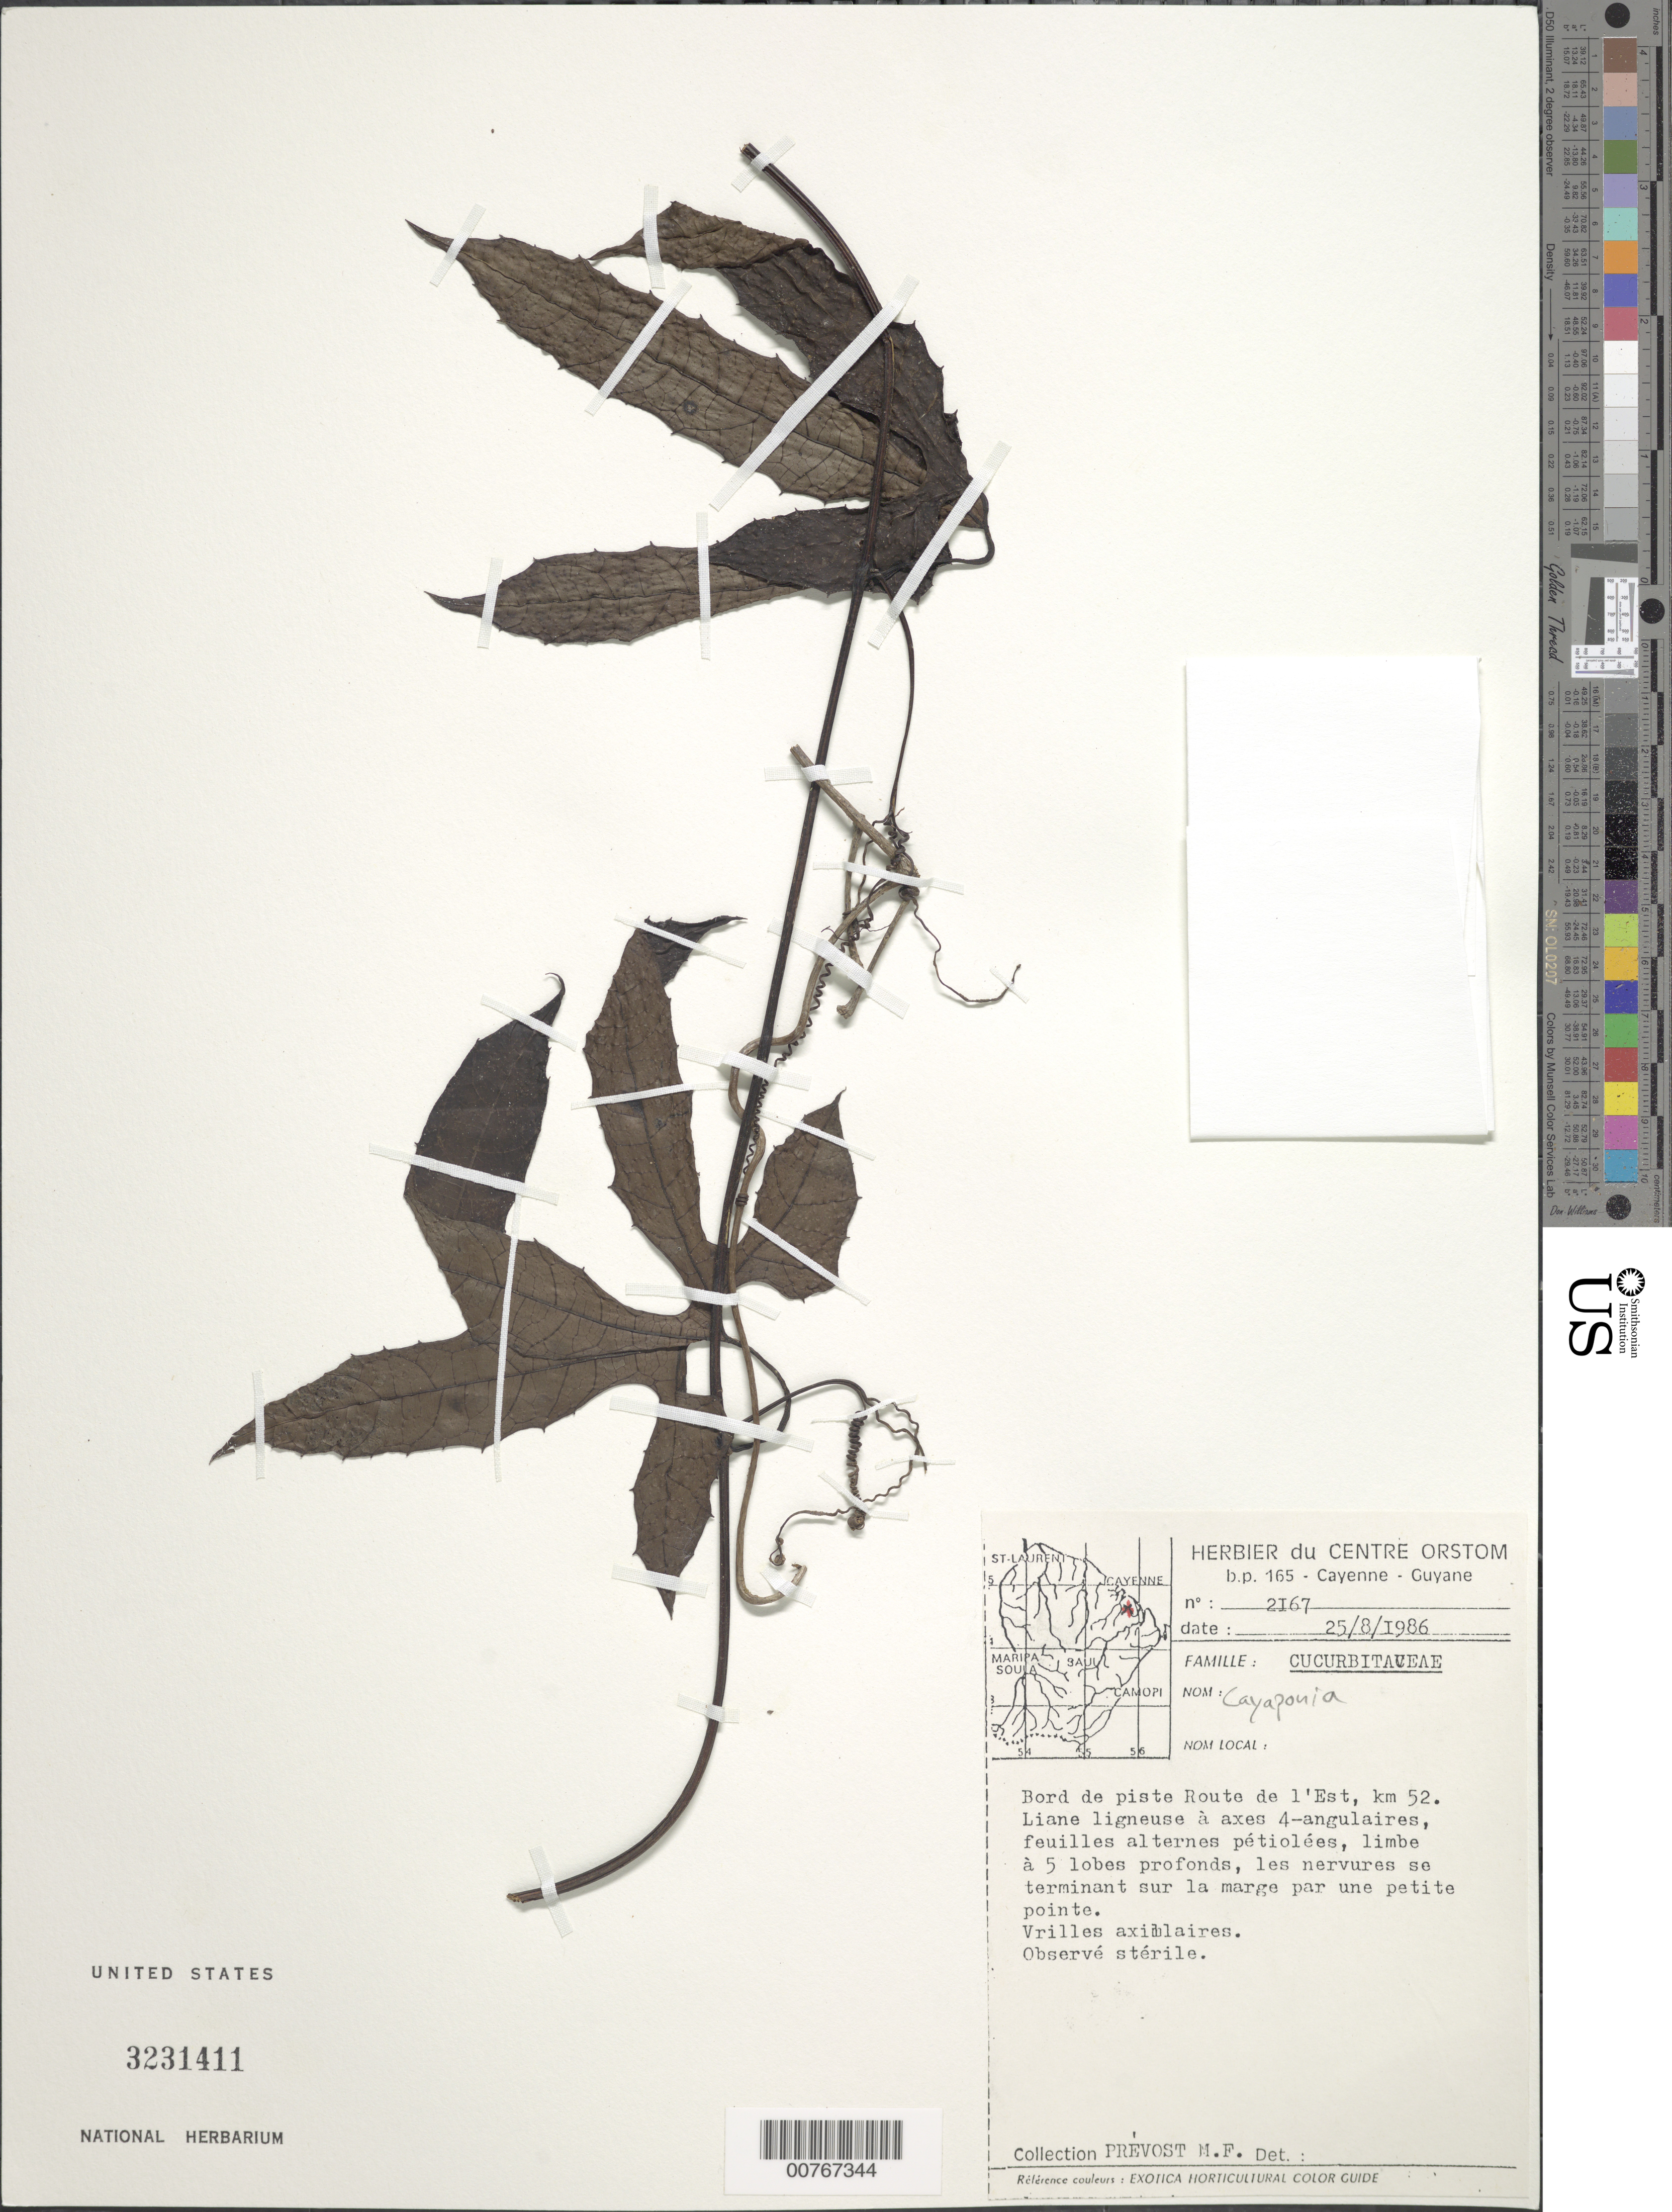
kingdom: Plantae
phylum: Tracheophyta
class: Magnoliopsida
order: Cucurbitales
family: Cucurbitaceae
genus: Cayaponia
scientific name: Cayaponia peruviana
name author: (Poepp. & Endl.) Cogn.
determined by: Nee, Michael H.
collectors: M.-F. Prévost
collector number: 2167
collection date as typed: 25-Aug-86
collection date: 1986-08-25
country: French Guiana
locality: Route de l'Est, km 52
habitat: Along trail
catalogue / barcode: US 3231411